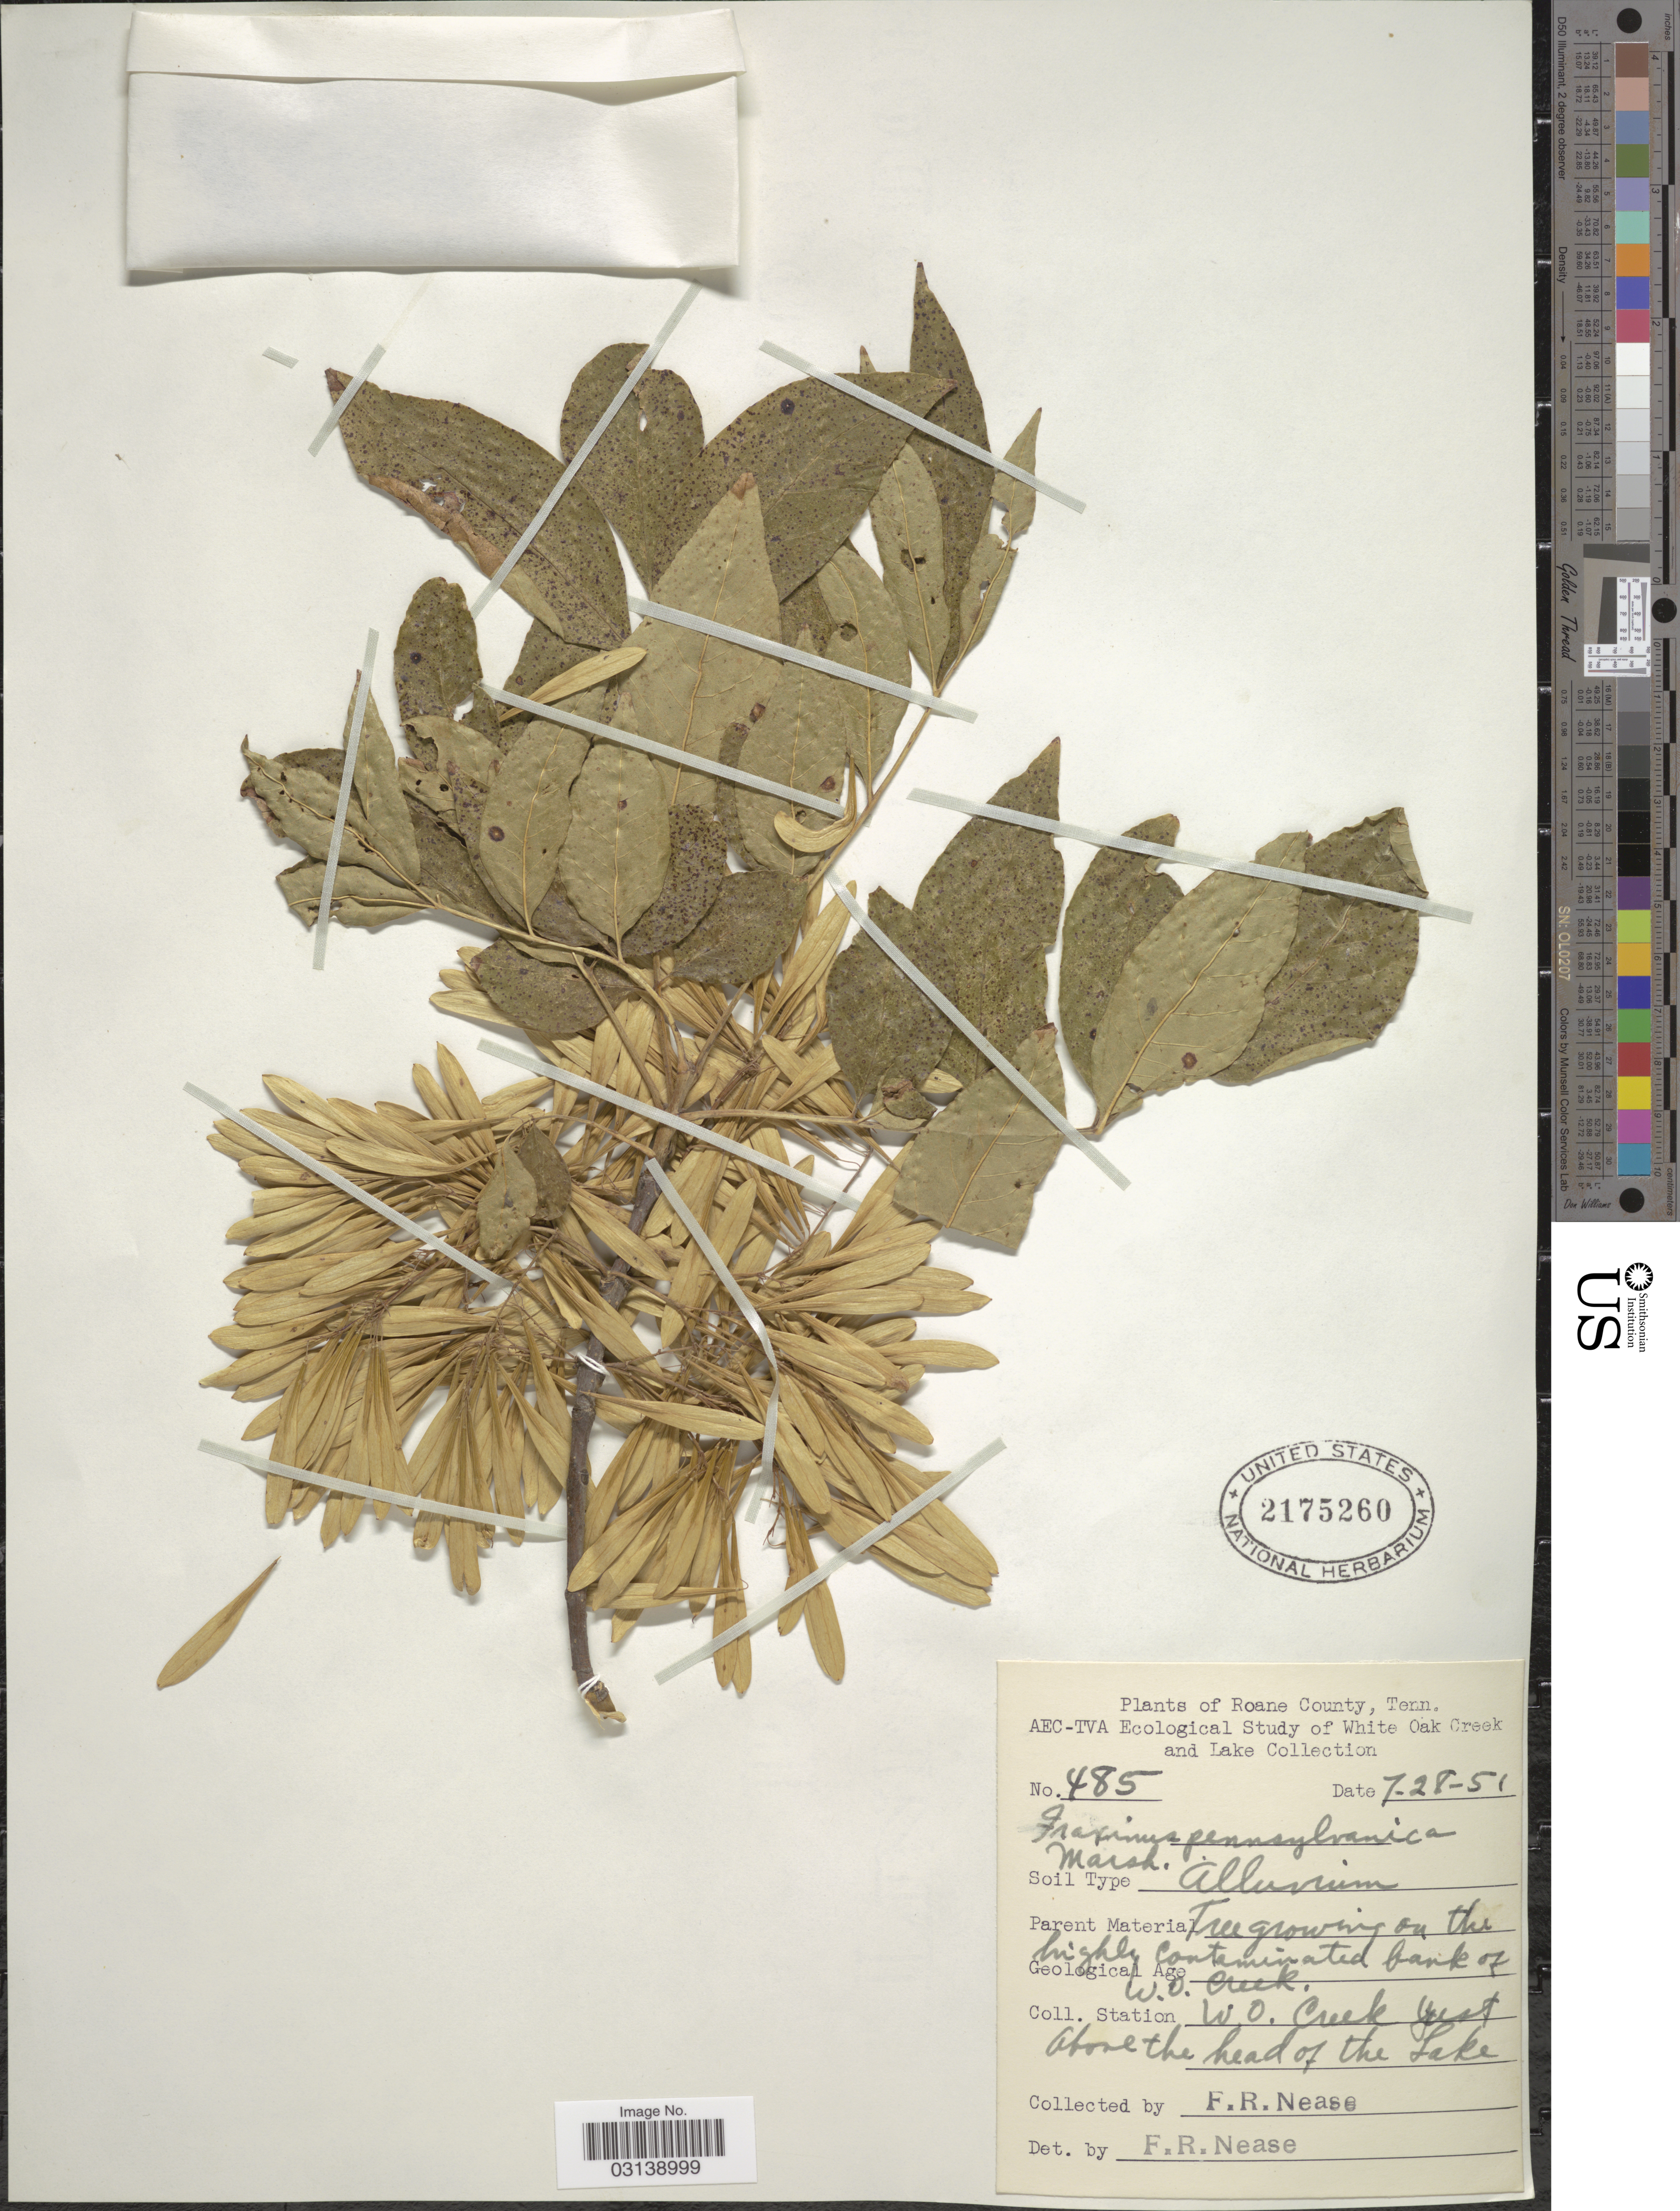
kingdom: Plantae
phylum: Tracheophyta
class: Magnoliopsida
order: Lamiales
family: Oleaceae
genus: Fraxinus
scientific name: Fraxinus pennsylvanica var. campestris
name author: (Britton) F.C. Gates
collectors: F. Nease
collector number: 485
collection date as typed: Transcribed d/m/y: 28/7/51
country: United States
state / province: Tennessee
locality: Roane County. AEC-TVA Ecological Study of White Oak Creek and Lake Collection. W.O. Creek just above the head of the Lake.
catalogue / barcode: US 2175260